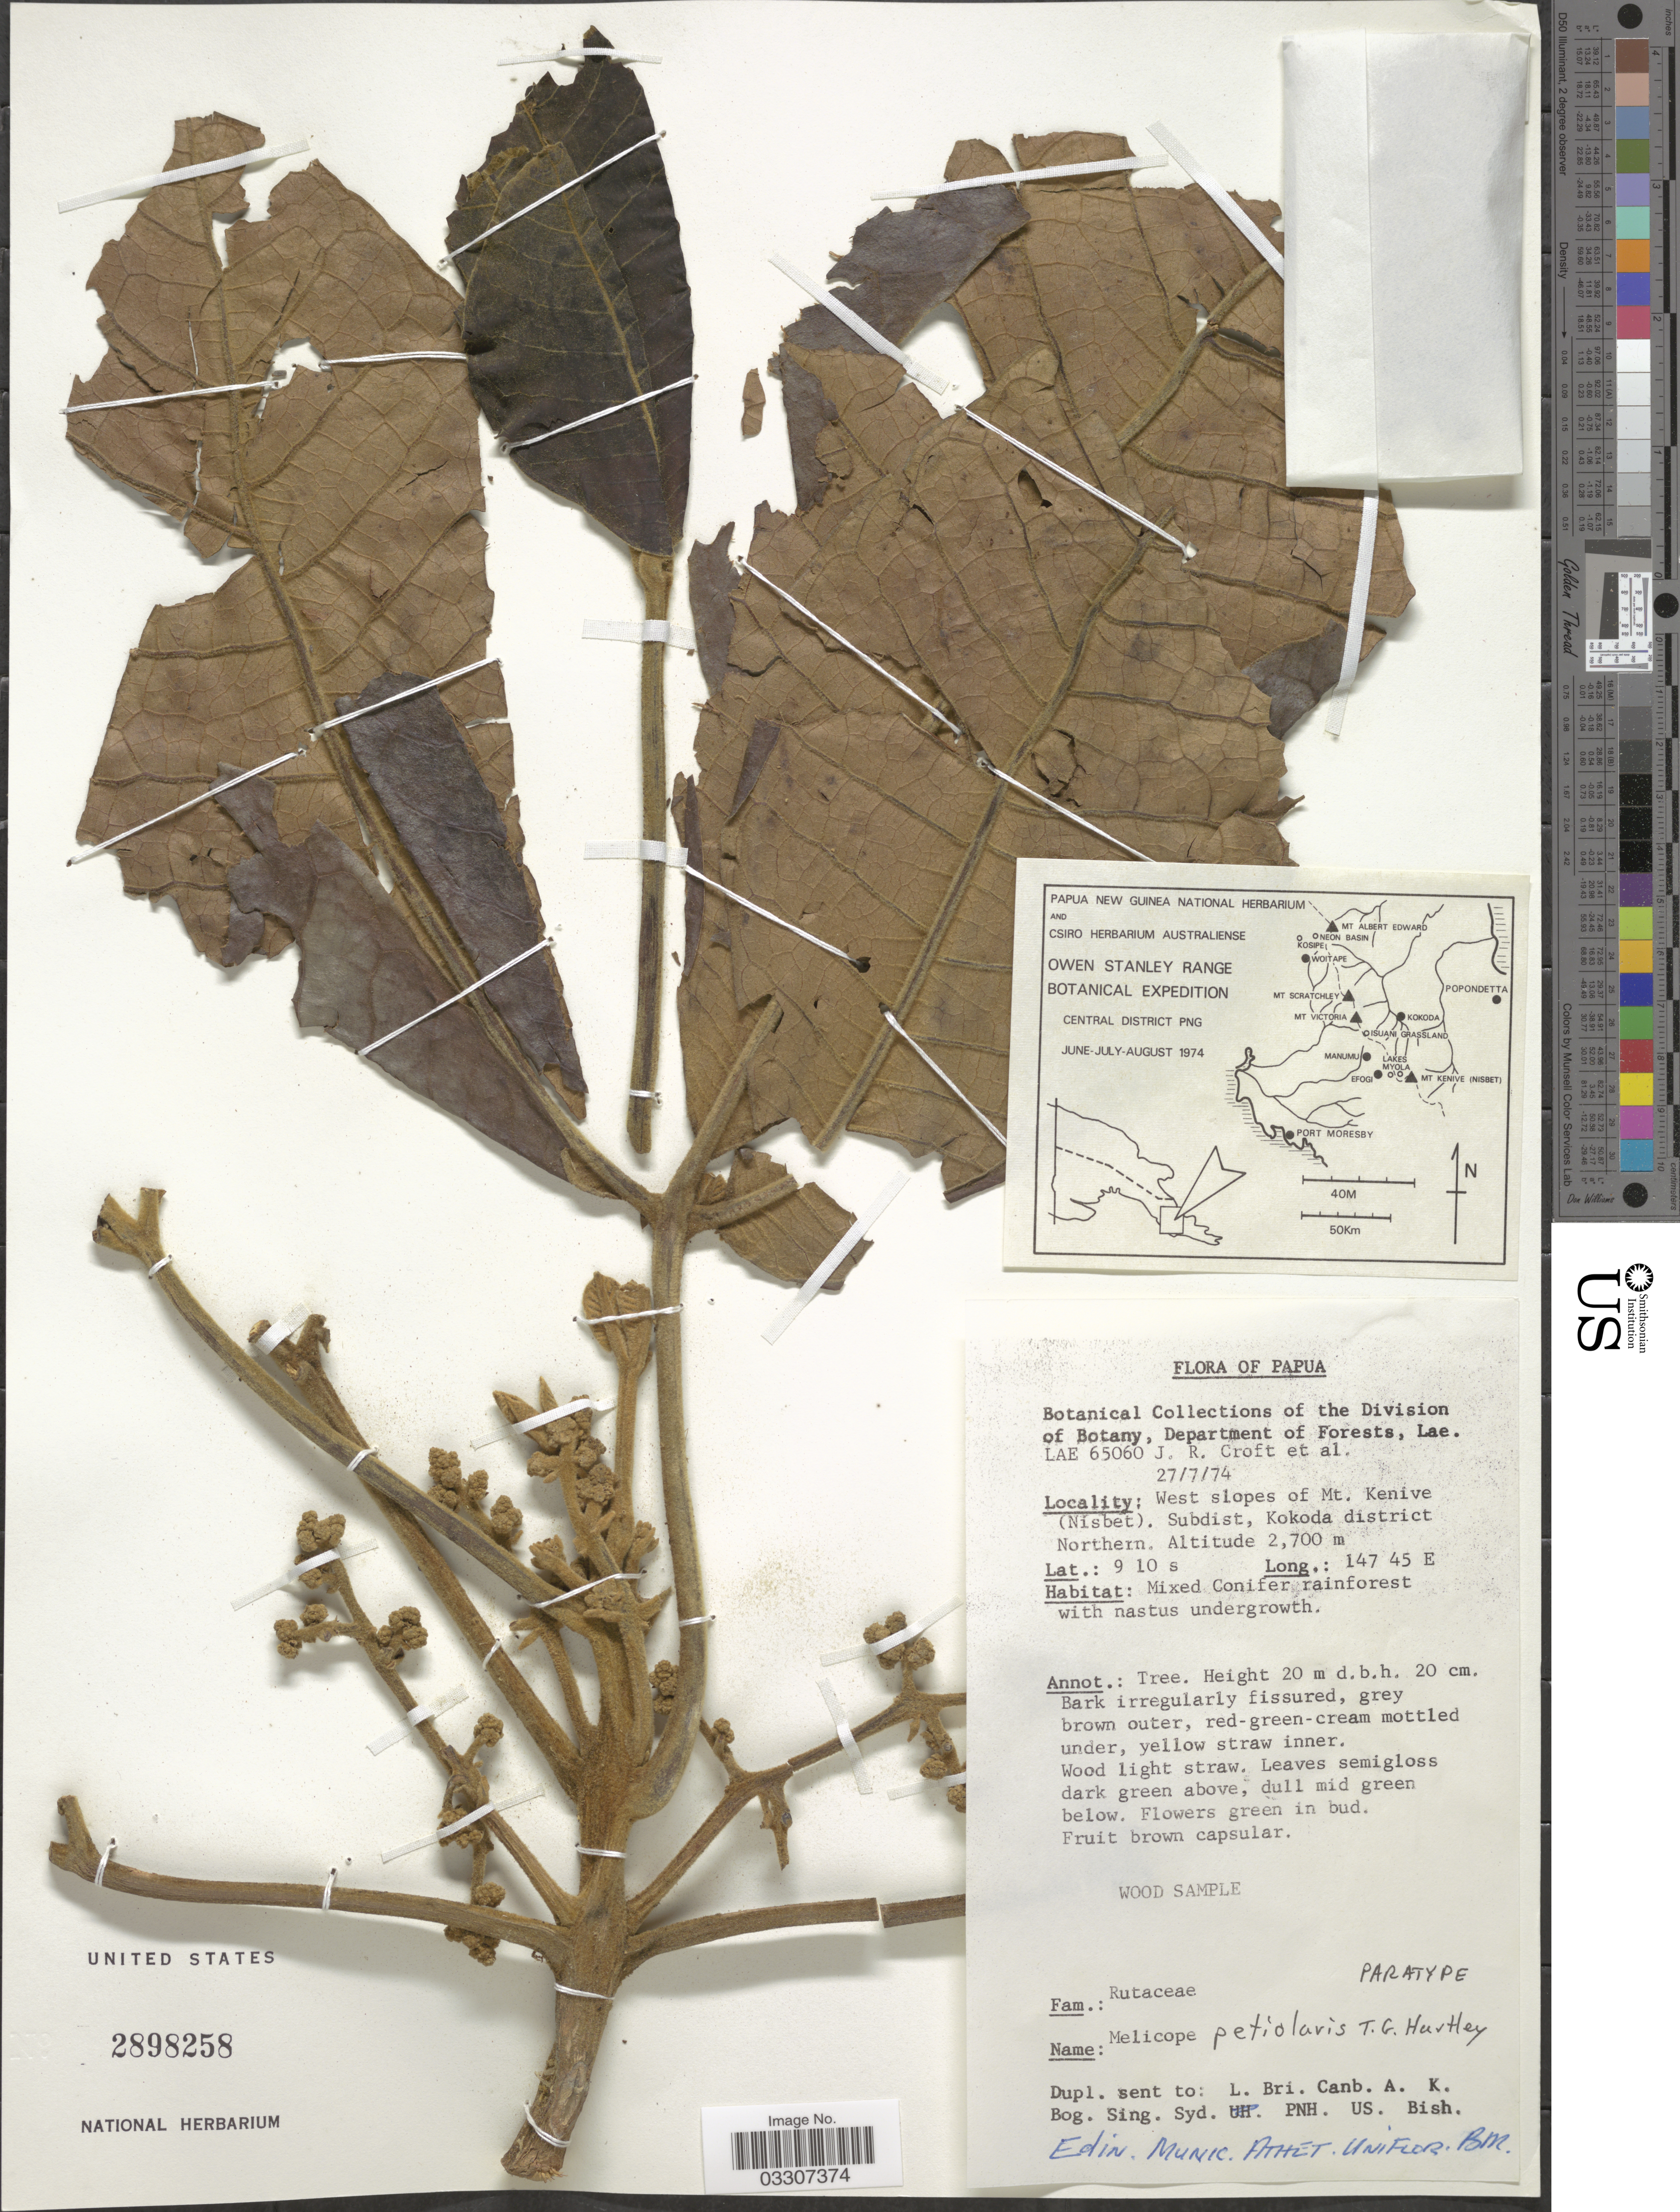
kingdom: Plantae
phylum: Tracheophyta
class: Magnoliopsida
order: Sapindales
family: Rutaceae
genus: Melicope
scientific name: Melicope petiolaris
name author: T.G. Hartley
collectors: J. R. Croft & et al.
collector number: LAE 65060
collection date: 1974-07-27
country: Papua New Guinea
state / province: Northern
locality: Papua. West slopes of Mt. Kenive (Nisbet). Subdist, Kokoda district.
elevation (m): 2700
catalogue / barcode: US 2898258